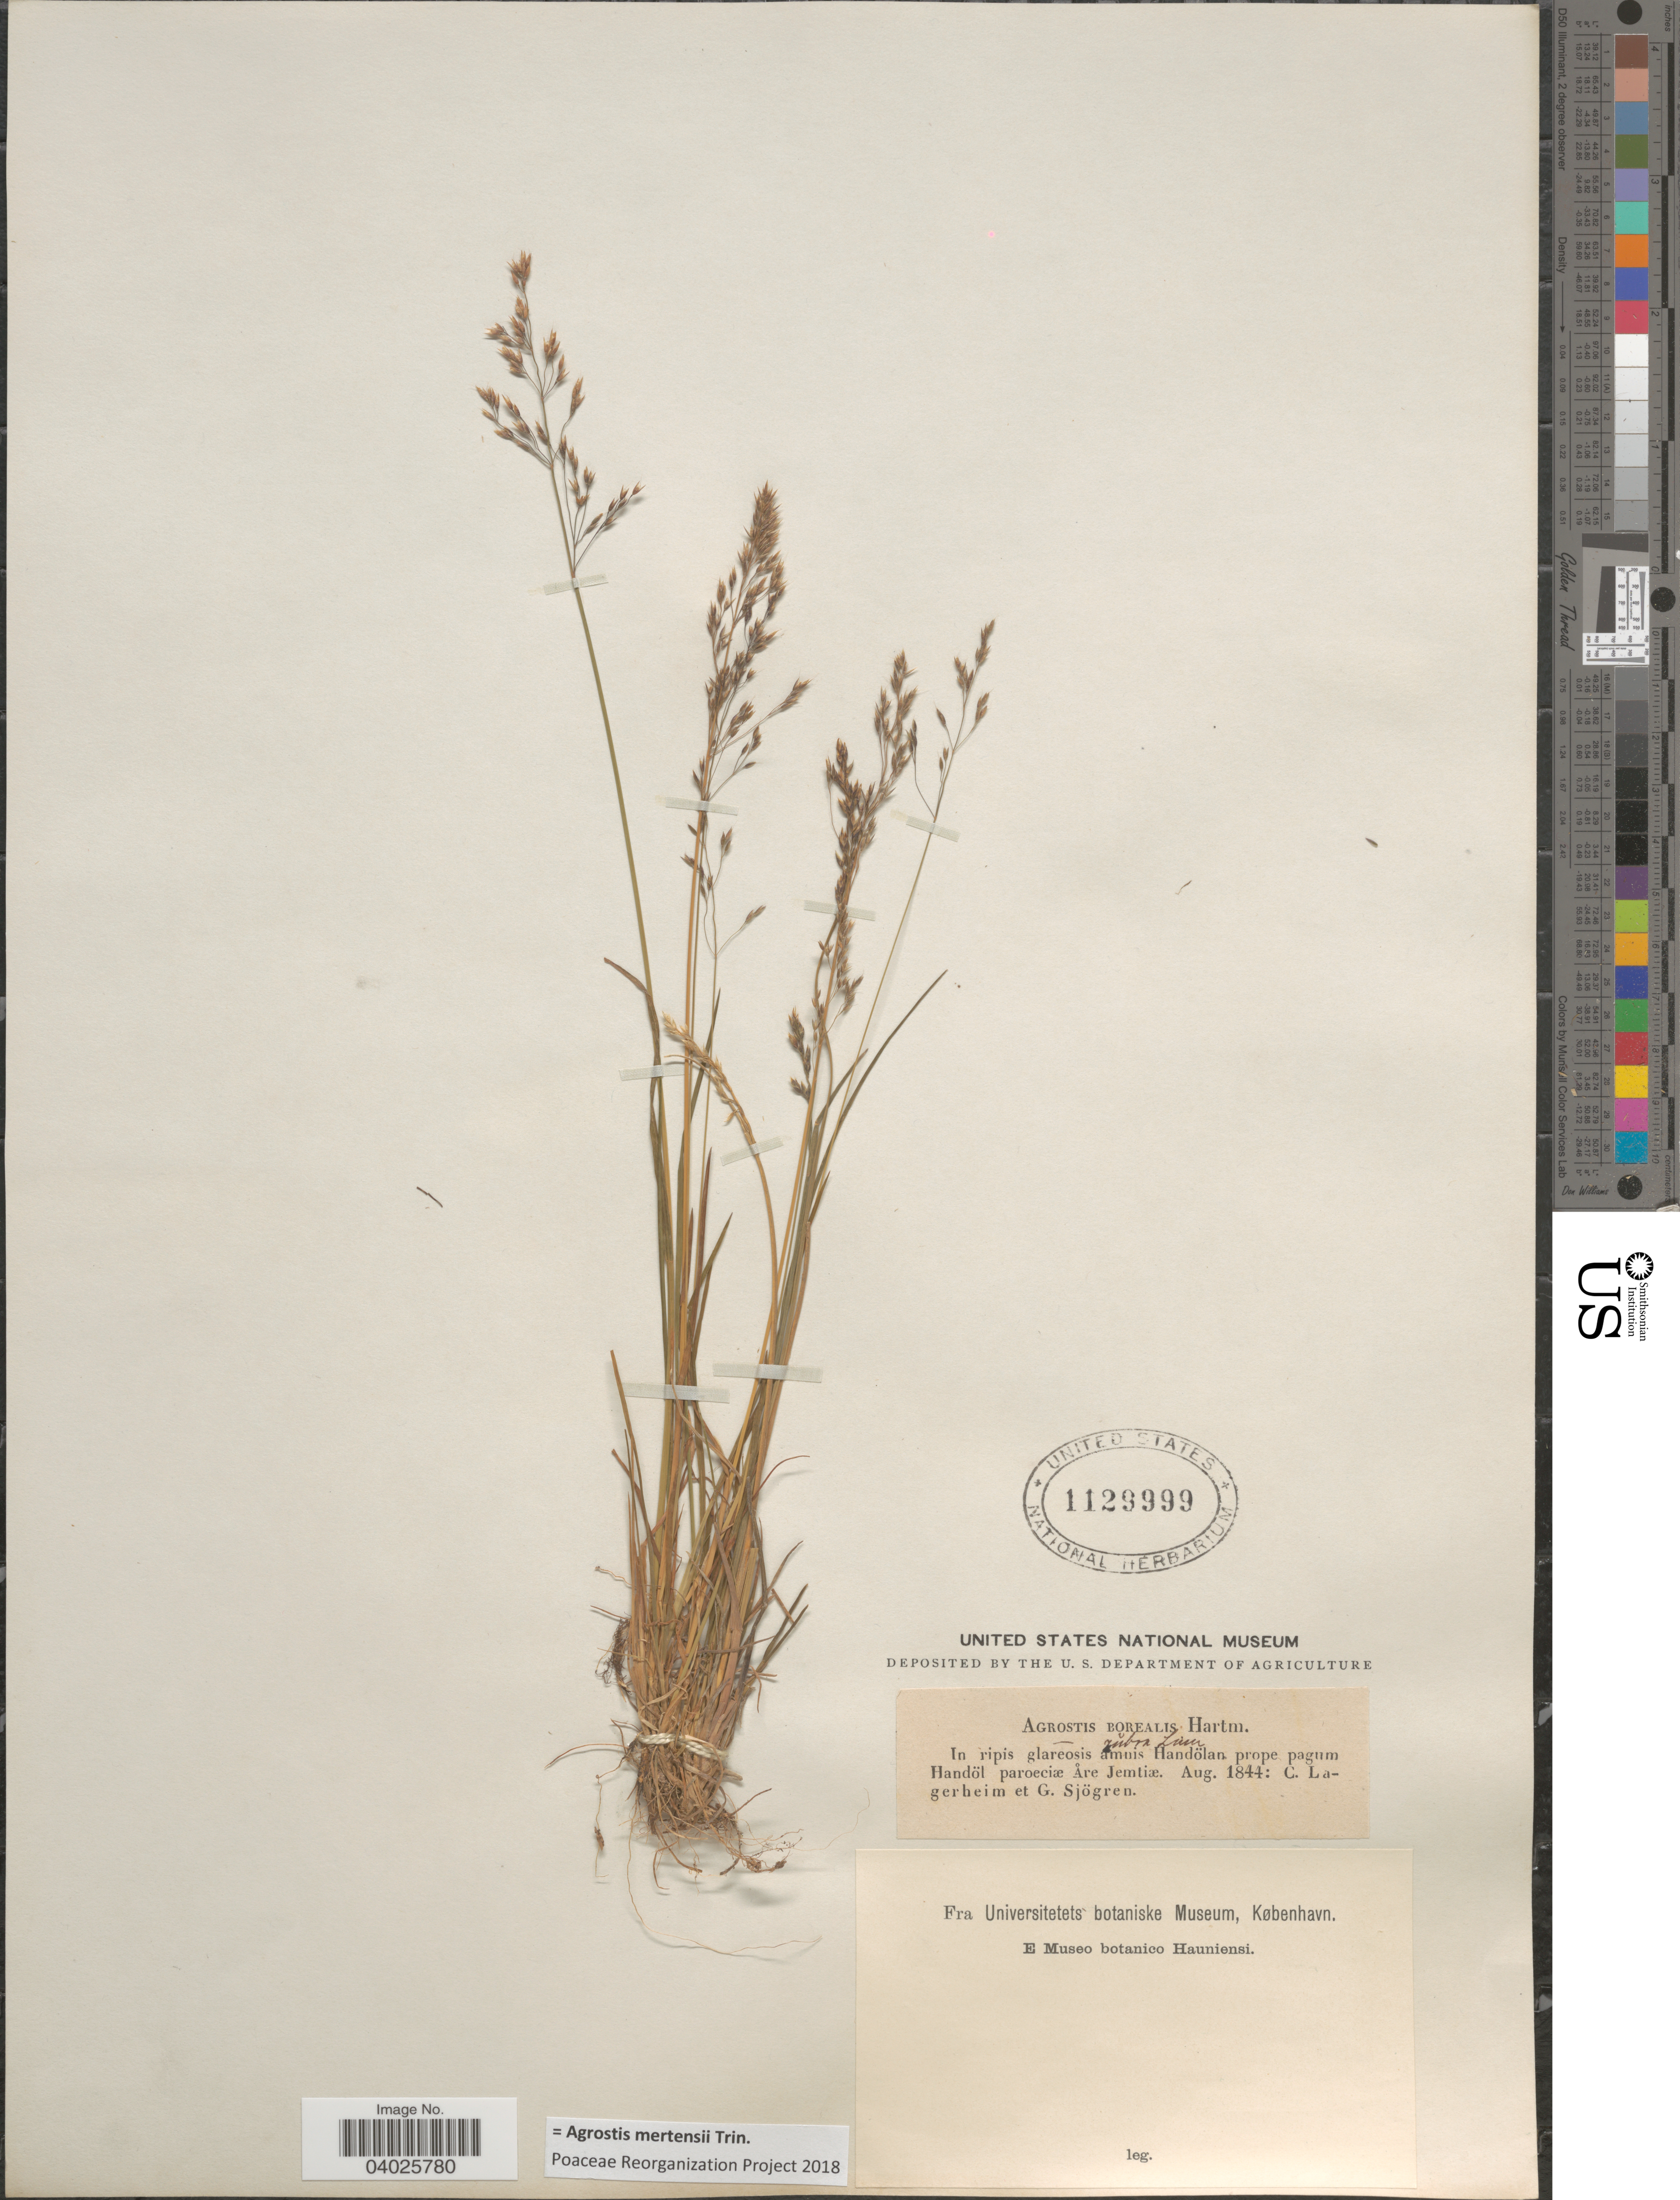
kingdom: Plantae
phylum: Tracheophyta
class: Liliopsida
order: Poales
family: Poaceae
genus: Agrostis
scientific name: Agrostis mertensii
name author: Trin.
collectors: C. Lagerheim & G. Sjögren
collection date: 1844-08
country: Sweden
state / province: Jämtland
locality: In ripis glareosis amuis Handölan prope pagum Handöl paroeciæ Åre Jemtiæ.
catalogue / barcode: US 1129999